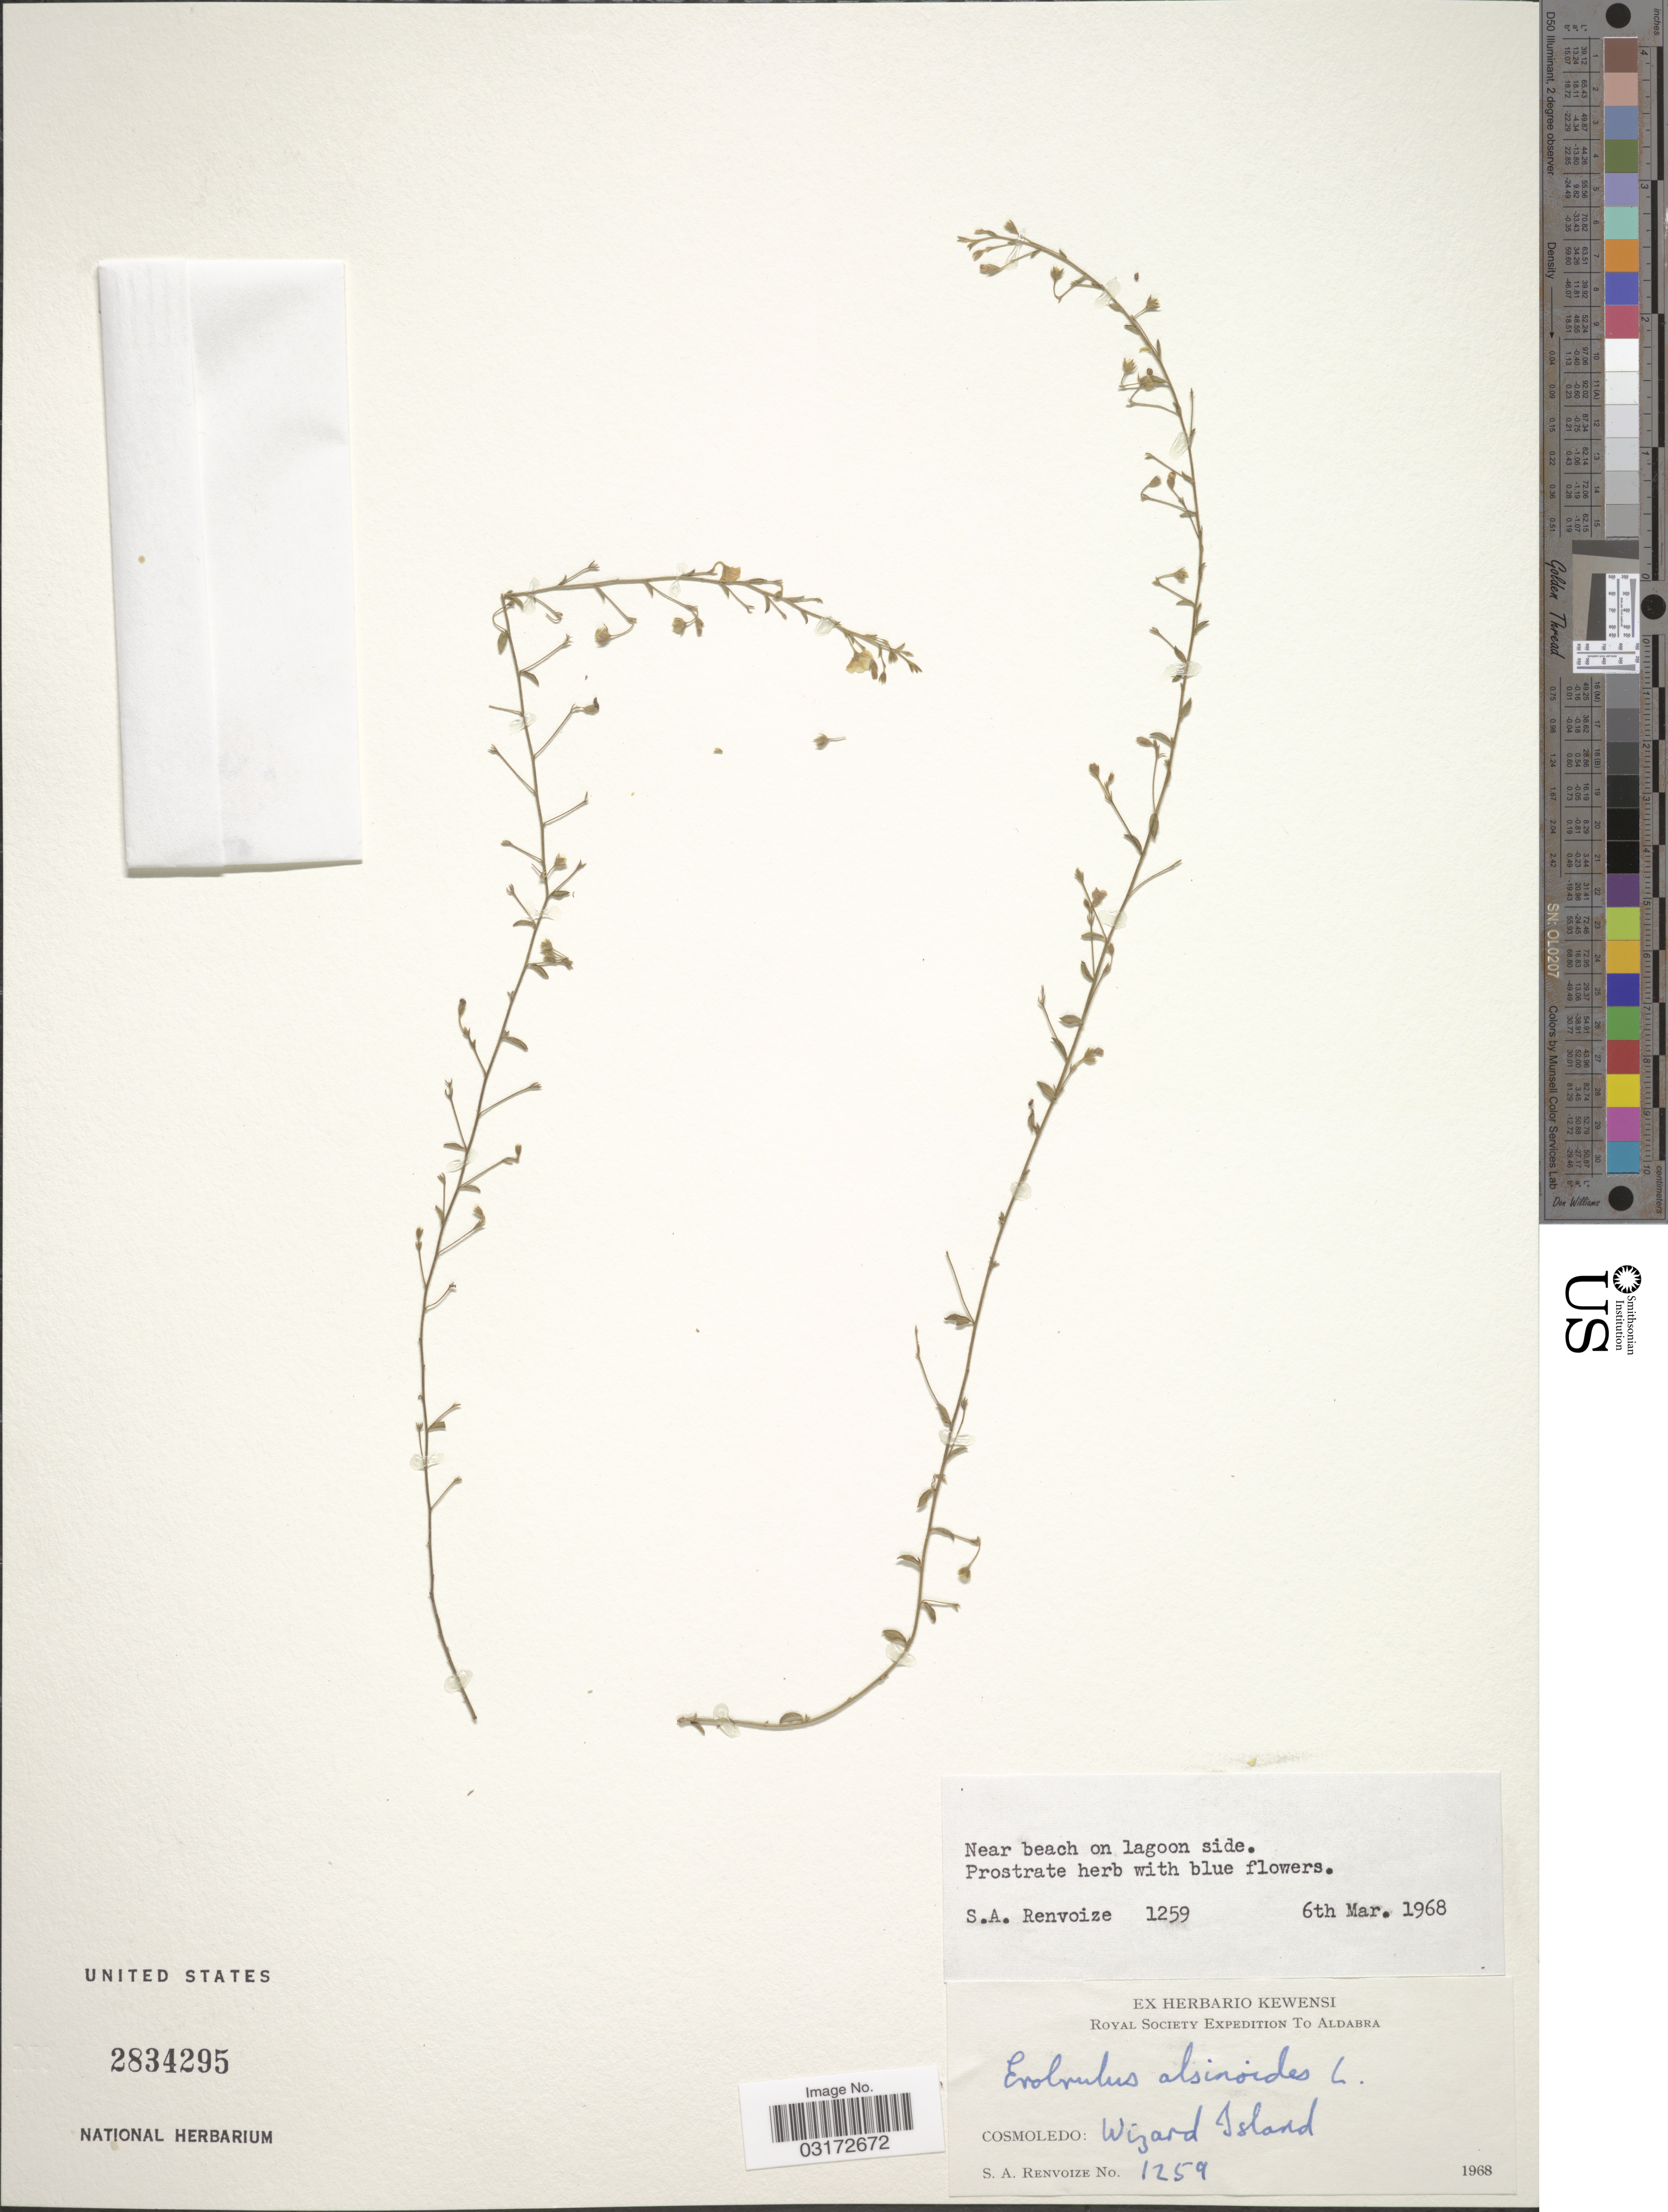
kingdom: Plantae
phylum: Tracheophyta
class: Magnoliopsida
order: Solanales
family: Convolvulaceae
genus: Evolvulus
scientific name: Evolvulus alsinoides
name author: (L.) L.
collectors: S. A. Renvoize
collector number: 1259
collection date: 1968-03-06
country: Seychelles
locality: Near beach on lagoon side. Aldabra. Cosmoledo: Wizard Island.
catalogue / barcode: US 2834295